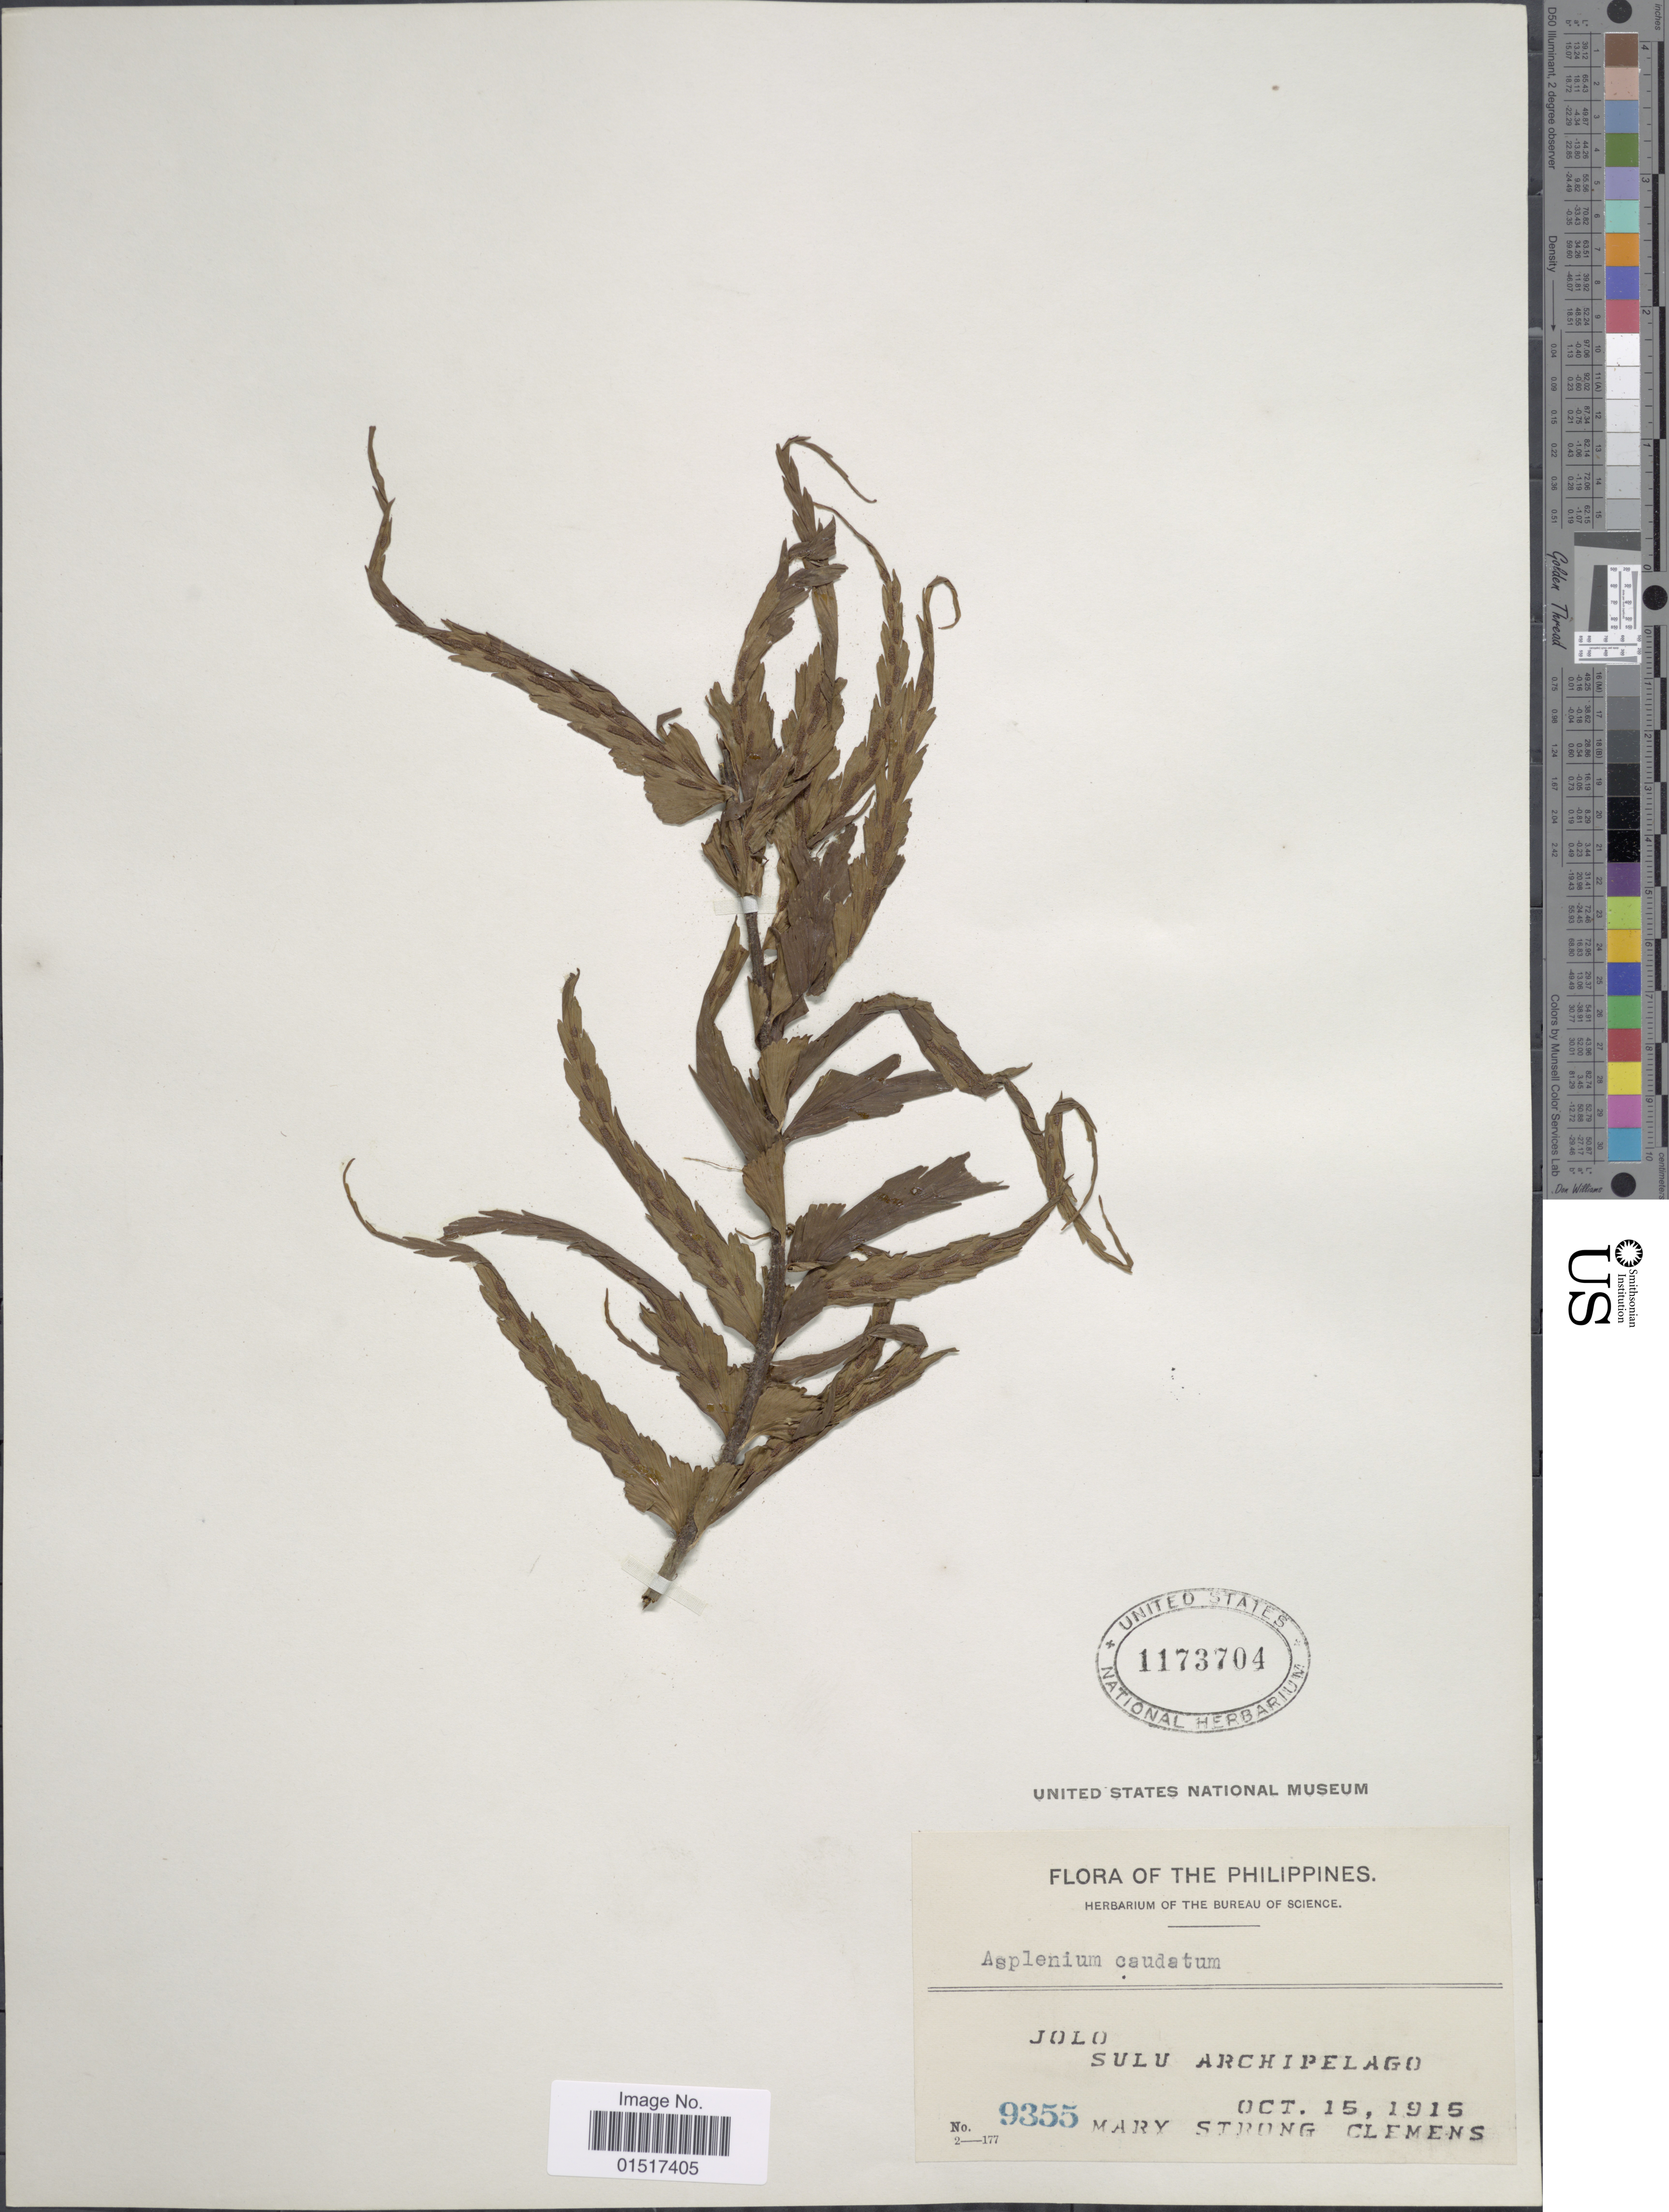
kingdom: Plantae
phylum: Tracheophyta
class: Polypodiopsida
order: Polypodiales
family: Aspleniaceae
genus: Asplenium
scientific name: Asplenium sp.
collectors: M. S. Clemens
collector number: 9355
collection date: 1915-10-15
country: Philippines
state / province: Muslim Mindanao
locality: Jolo. Sulu Archipelago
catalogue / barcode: US 1173704